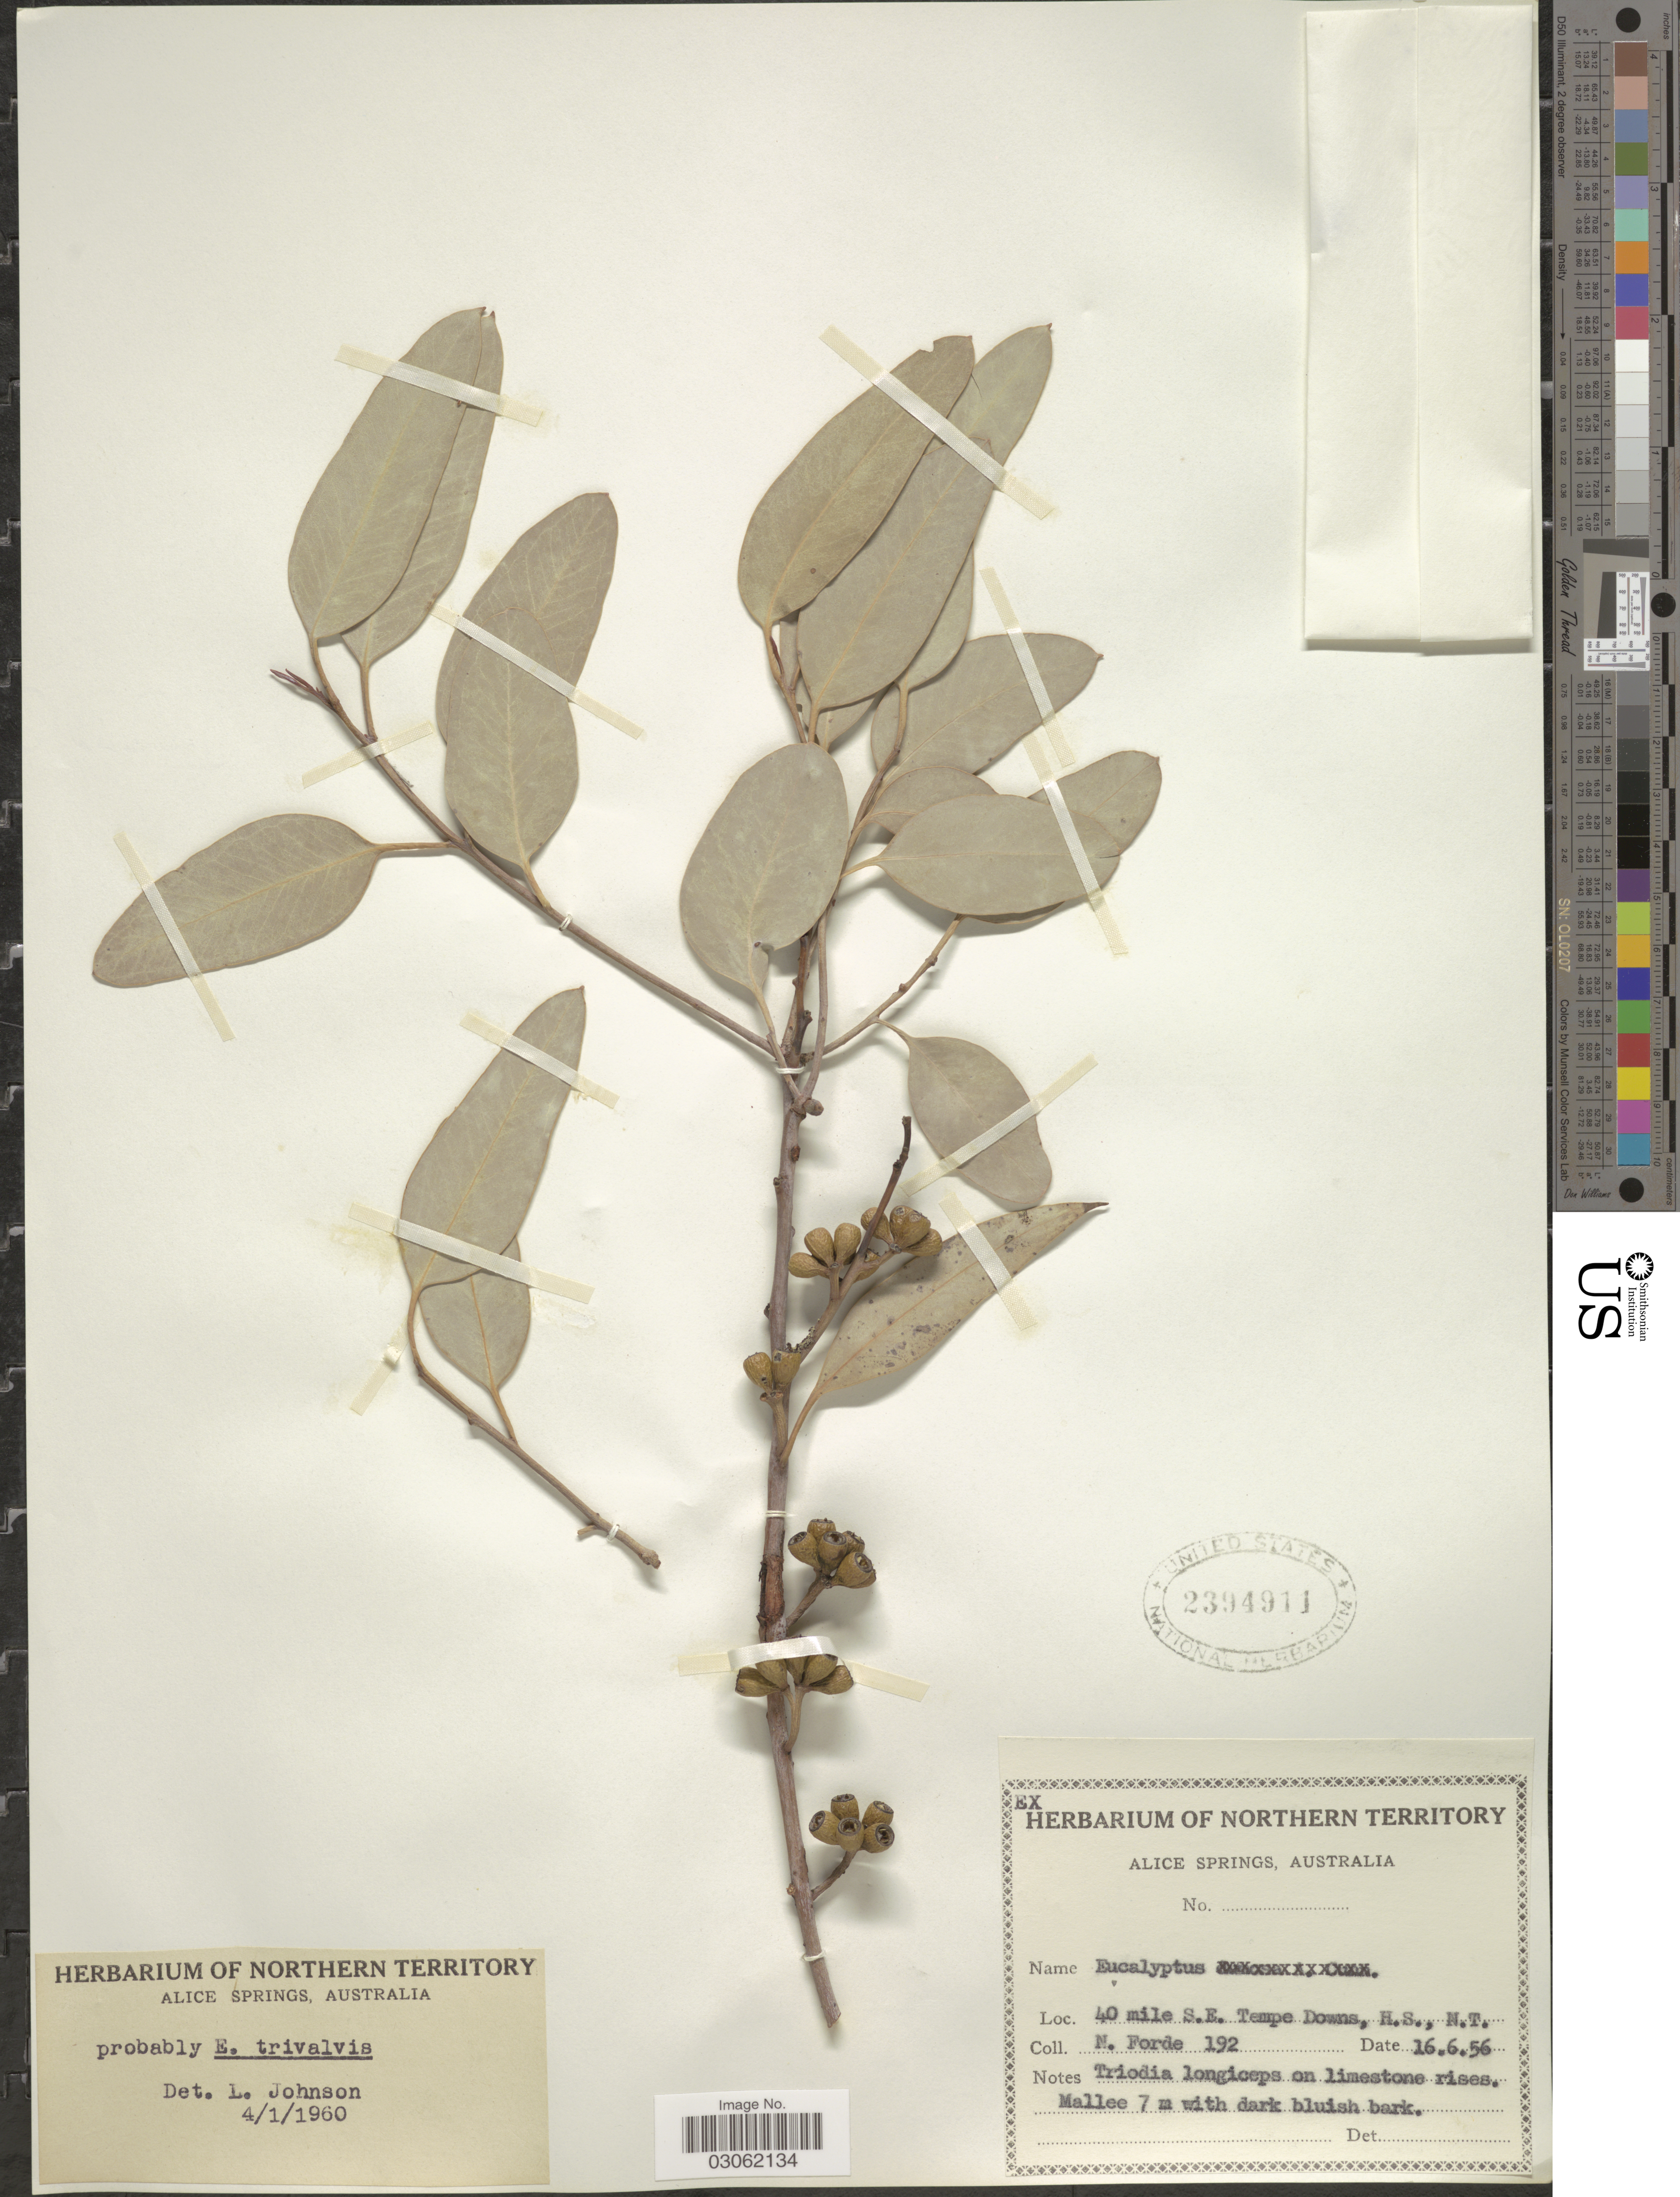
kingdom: Plantae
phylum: Tracheophyta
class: Magnoliopsida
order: Myrtales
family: Myrtaceae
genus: Eucalyptus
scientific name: Eucalyptus trivalvis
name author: Blakely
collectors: N. Forde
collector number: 192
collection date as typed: Transcribed d/m/y: 16/6/56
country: Australia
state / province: Northern Territory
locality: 40 mile S. E. Tempe Downs, H. S., N. T.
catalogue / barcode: US 2394911